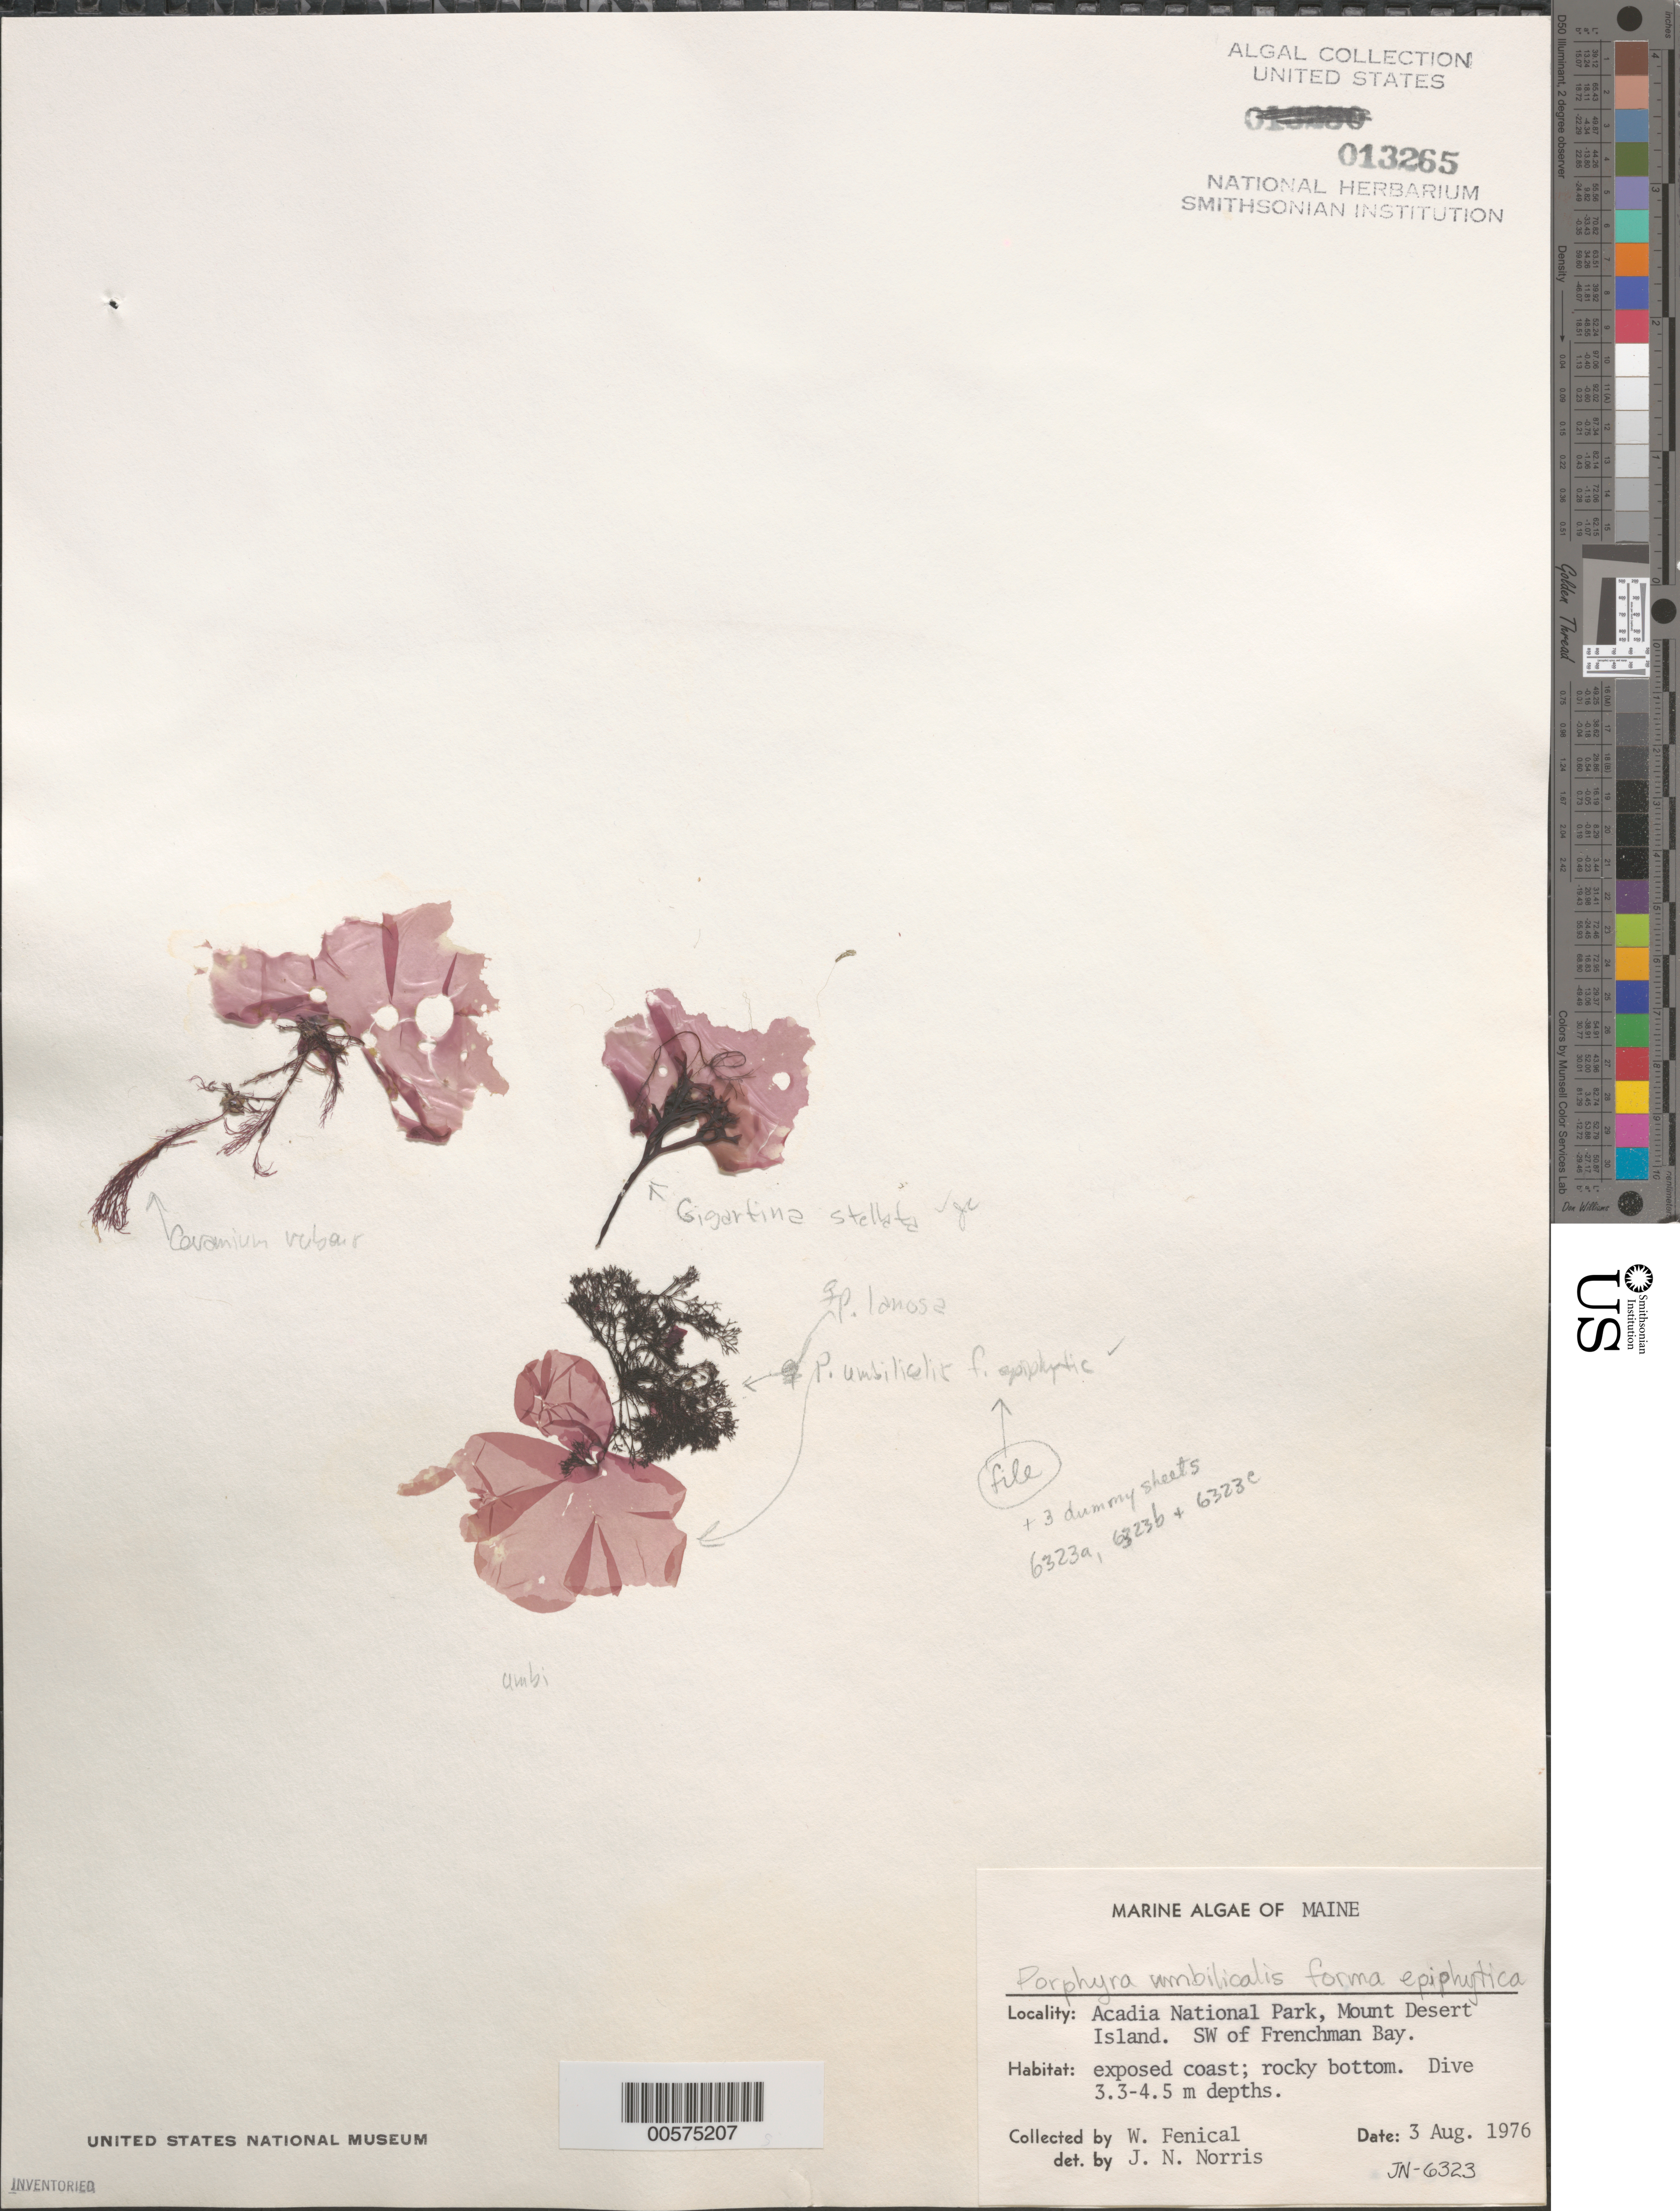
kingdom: Plantae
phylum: Rhodophyta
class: Bangiophyceae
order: Bangiales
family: Bangiaceae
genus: Porphyra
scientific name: Porphyra umbilicalis f. epiphytica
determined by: Norris, James N.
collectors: W. Fenical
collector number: JN-6323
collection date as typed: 03 Aug 1976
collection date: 1976-08-03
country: United States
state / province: Maine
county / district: Hancock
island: Mount Desert Island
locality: Acadia National Park, southwest of Frenchman Bay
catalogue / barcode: US 13265